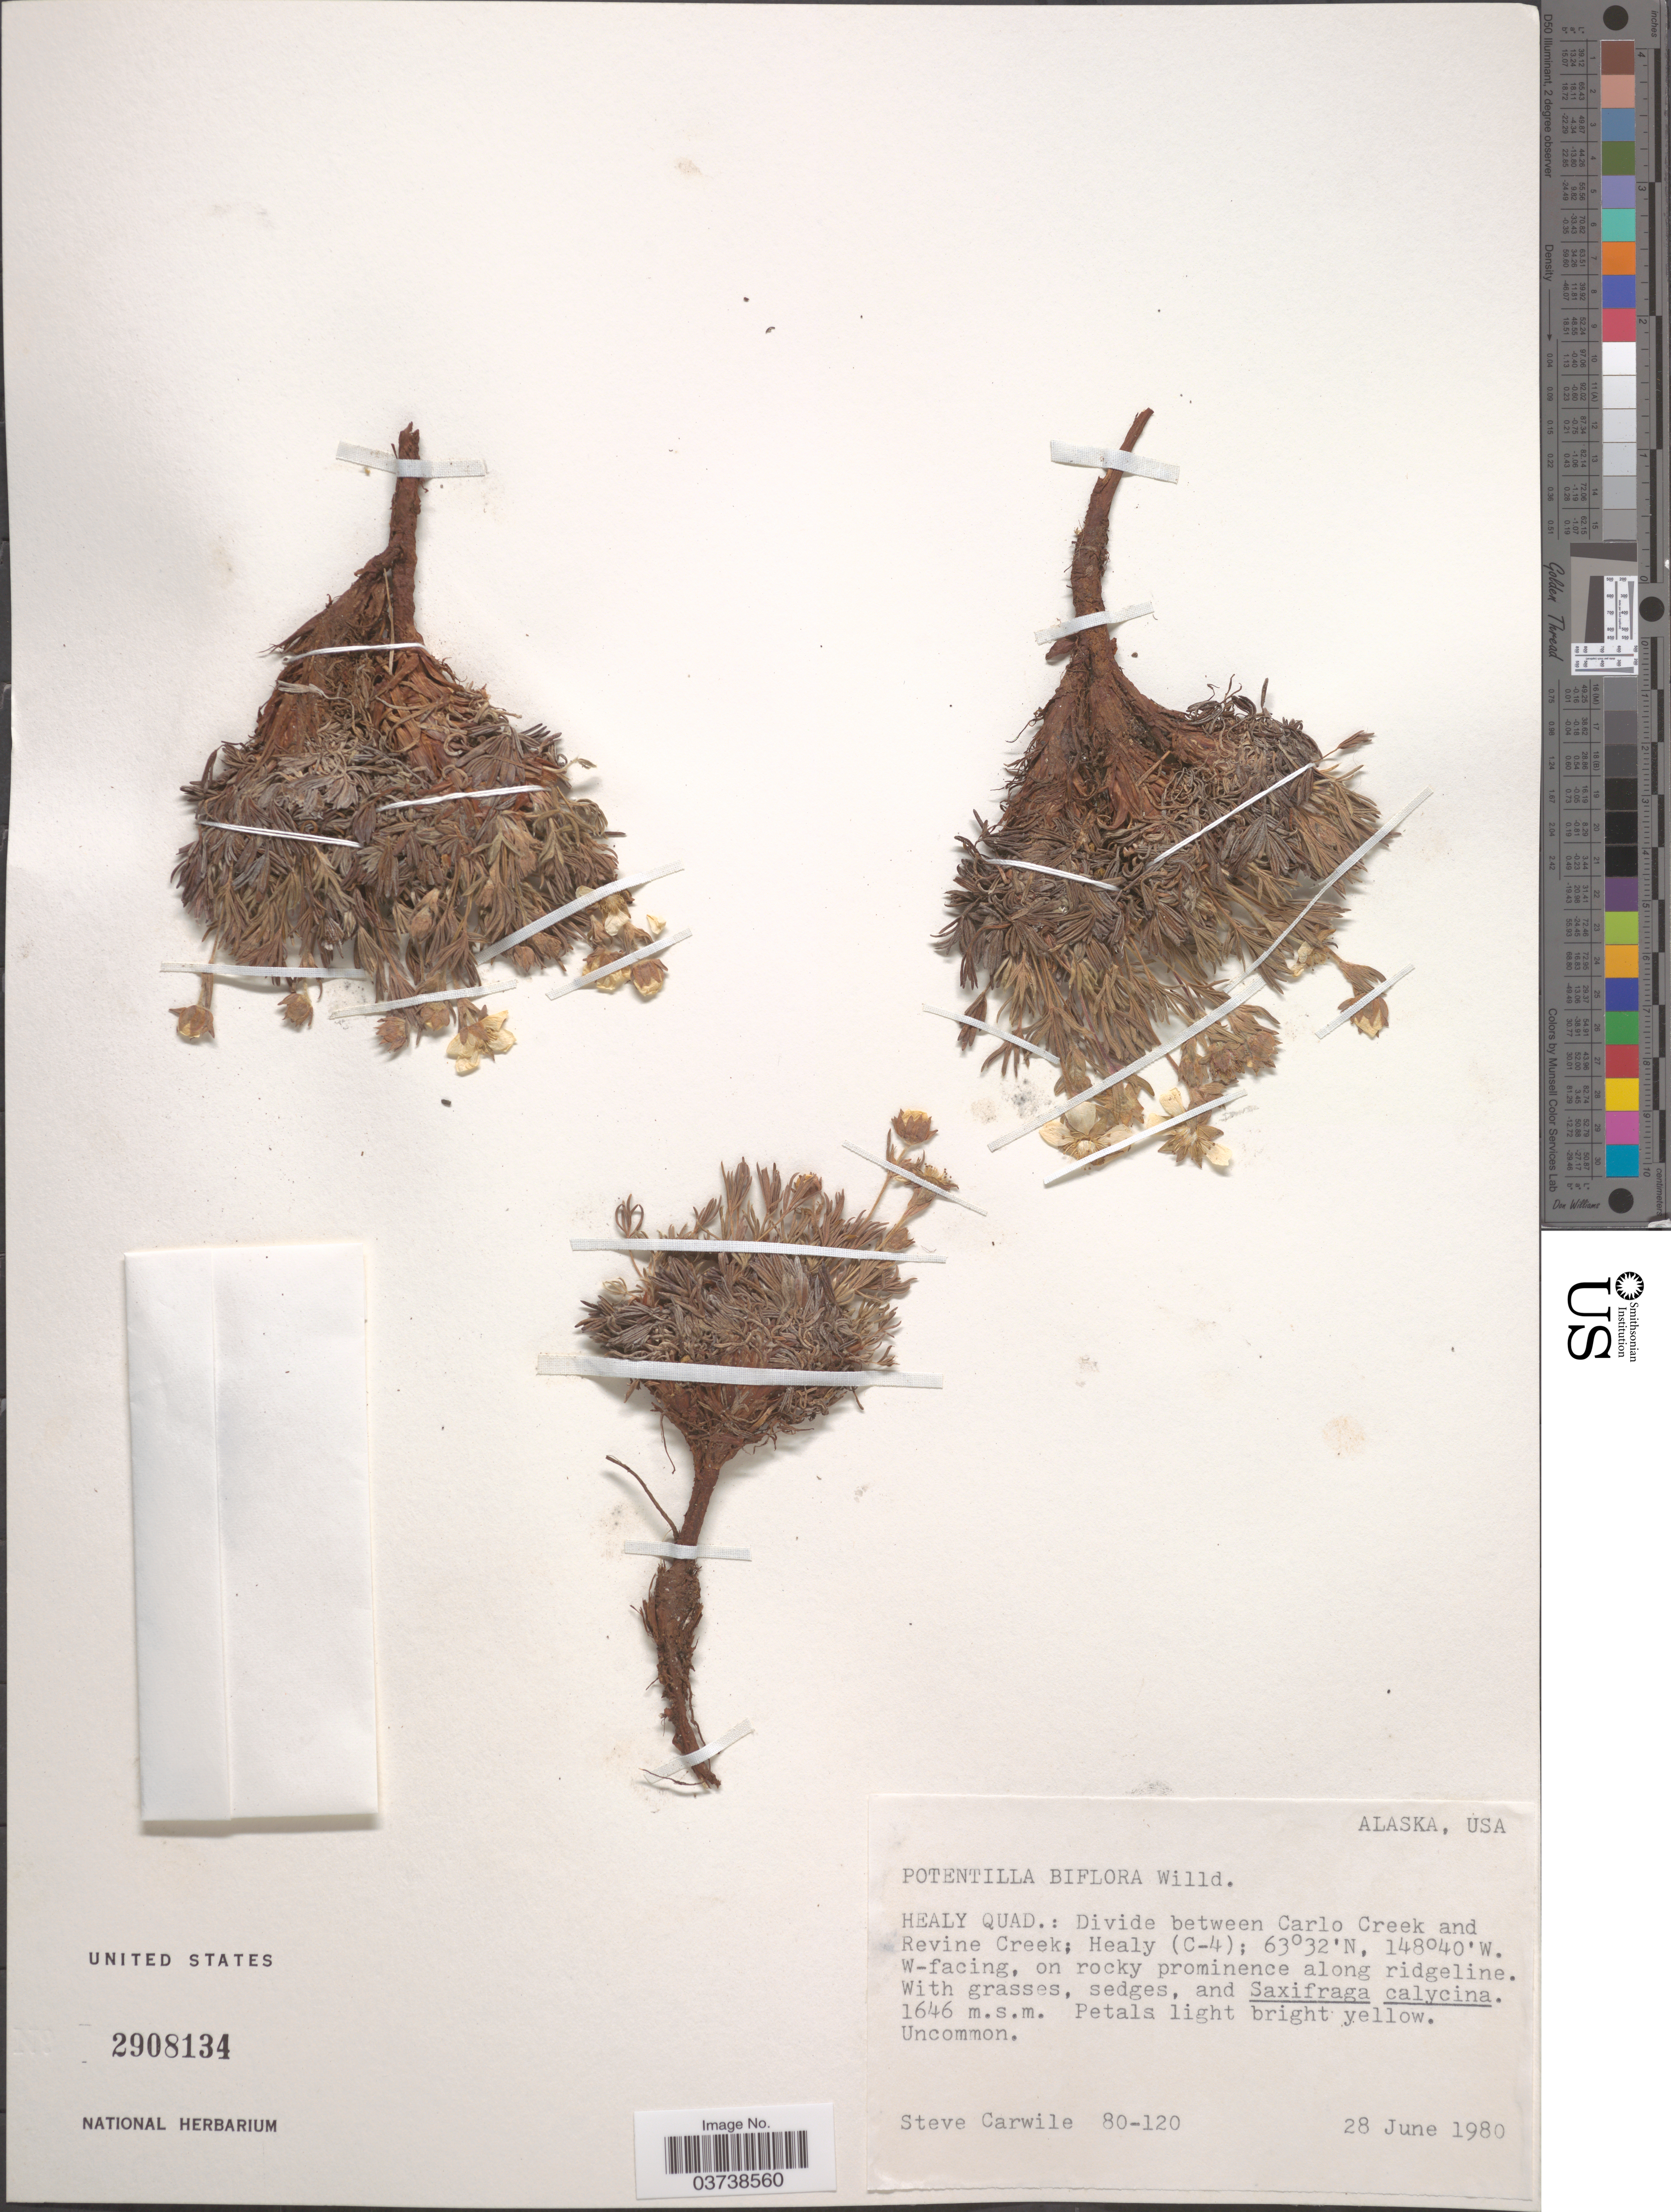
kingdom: Plantae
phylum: Tracheophyta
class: Magnoliopsida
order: Rosales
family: Rosaceae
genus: Potentilla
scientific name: Potentilla biflora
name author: Willd. ex Schltdl.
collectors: S. Carwile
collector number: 80-120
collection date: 1980-06-28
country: United States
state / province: Alaska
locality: Healy Quad.: Divide between Carlo Creek and Revine Creek; Healy (C-4). W-facing, on rocky prominence along ridgeline.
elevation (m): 1646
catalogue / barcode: US 2908134